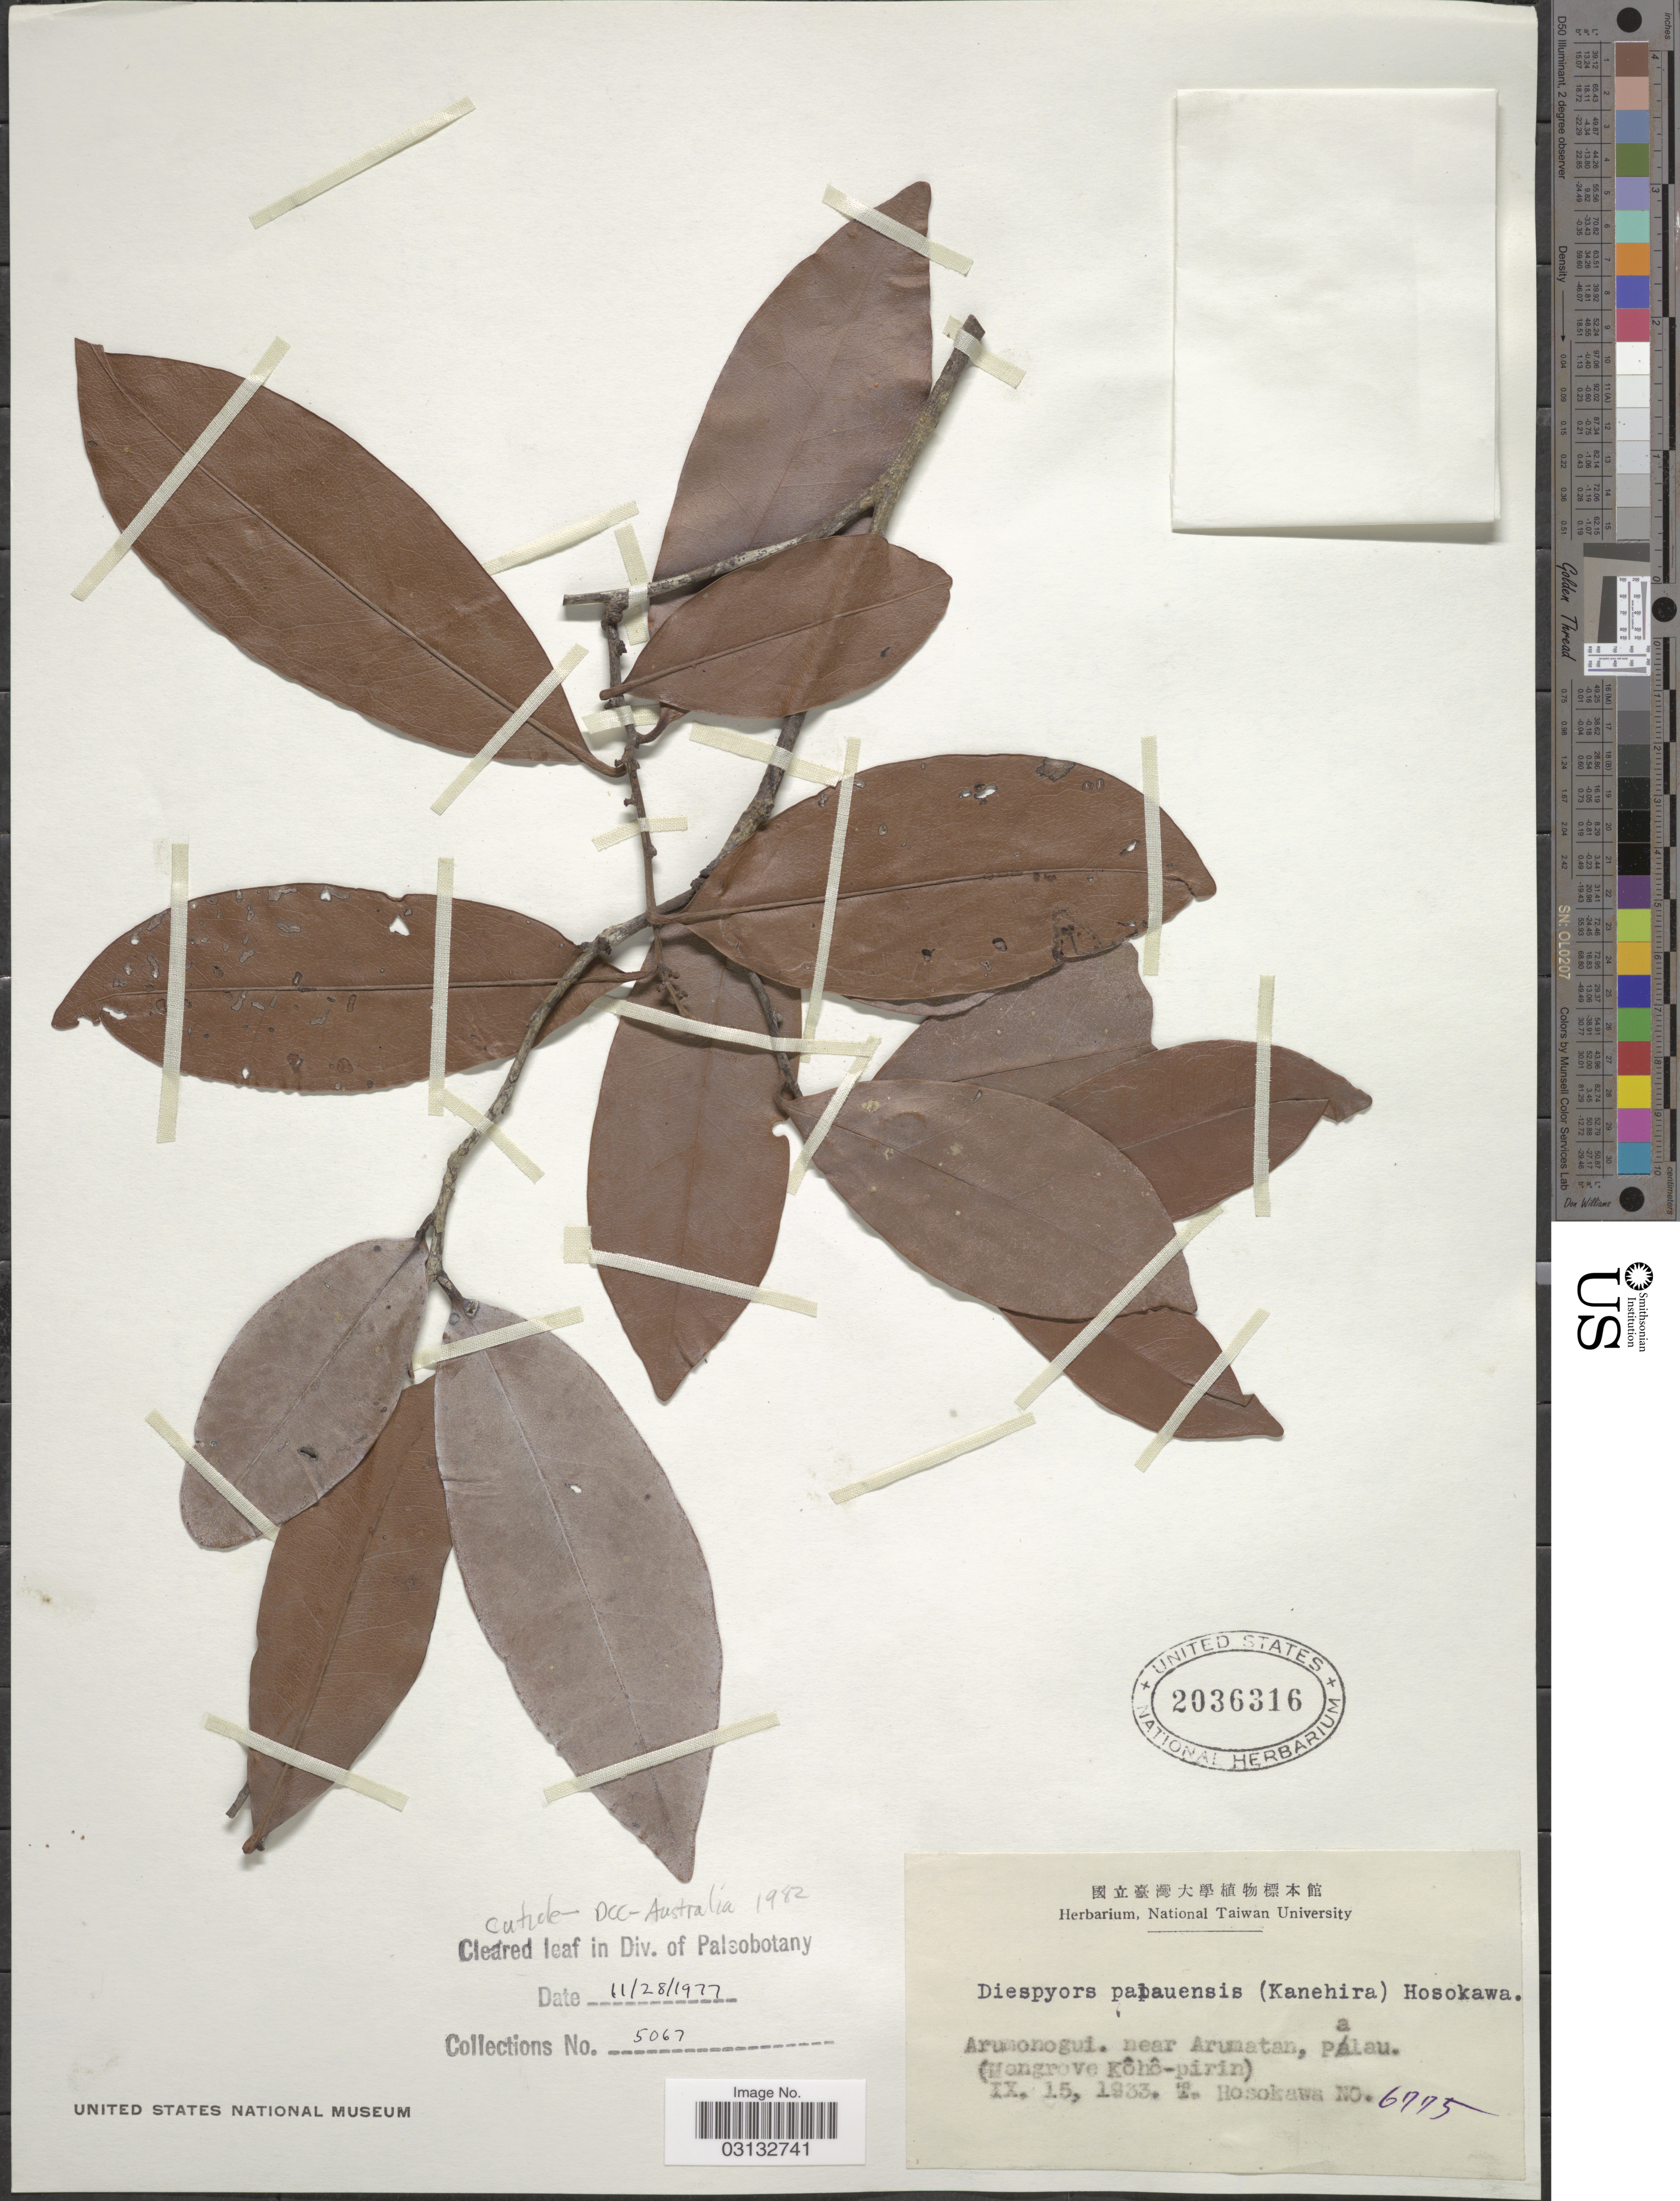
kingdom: Plantae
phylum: Tracheophyta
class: Magnoliopsida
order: Ericales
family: Ebenaceae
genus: Diospyros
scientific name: Diospyros ferrea var. palauensis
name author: (Kaneh.) Fosberg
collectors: T. Hosokawa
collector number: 6775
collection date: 1933-09-15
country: Palau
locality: Arumonogui, near Arumatan, Palau.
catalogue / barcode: US 2036316